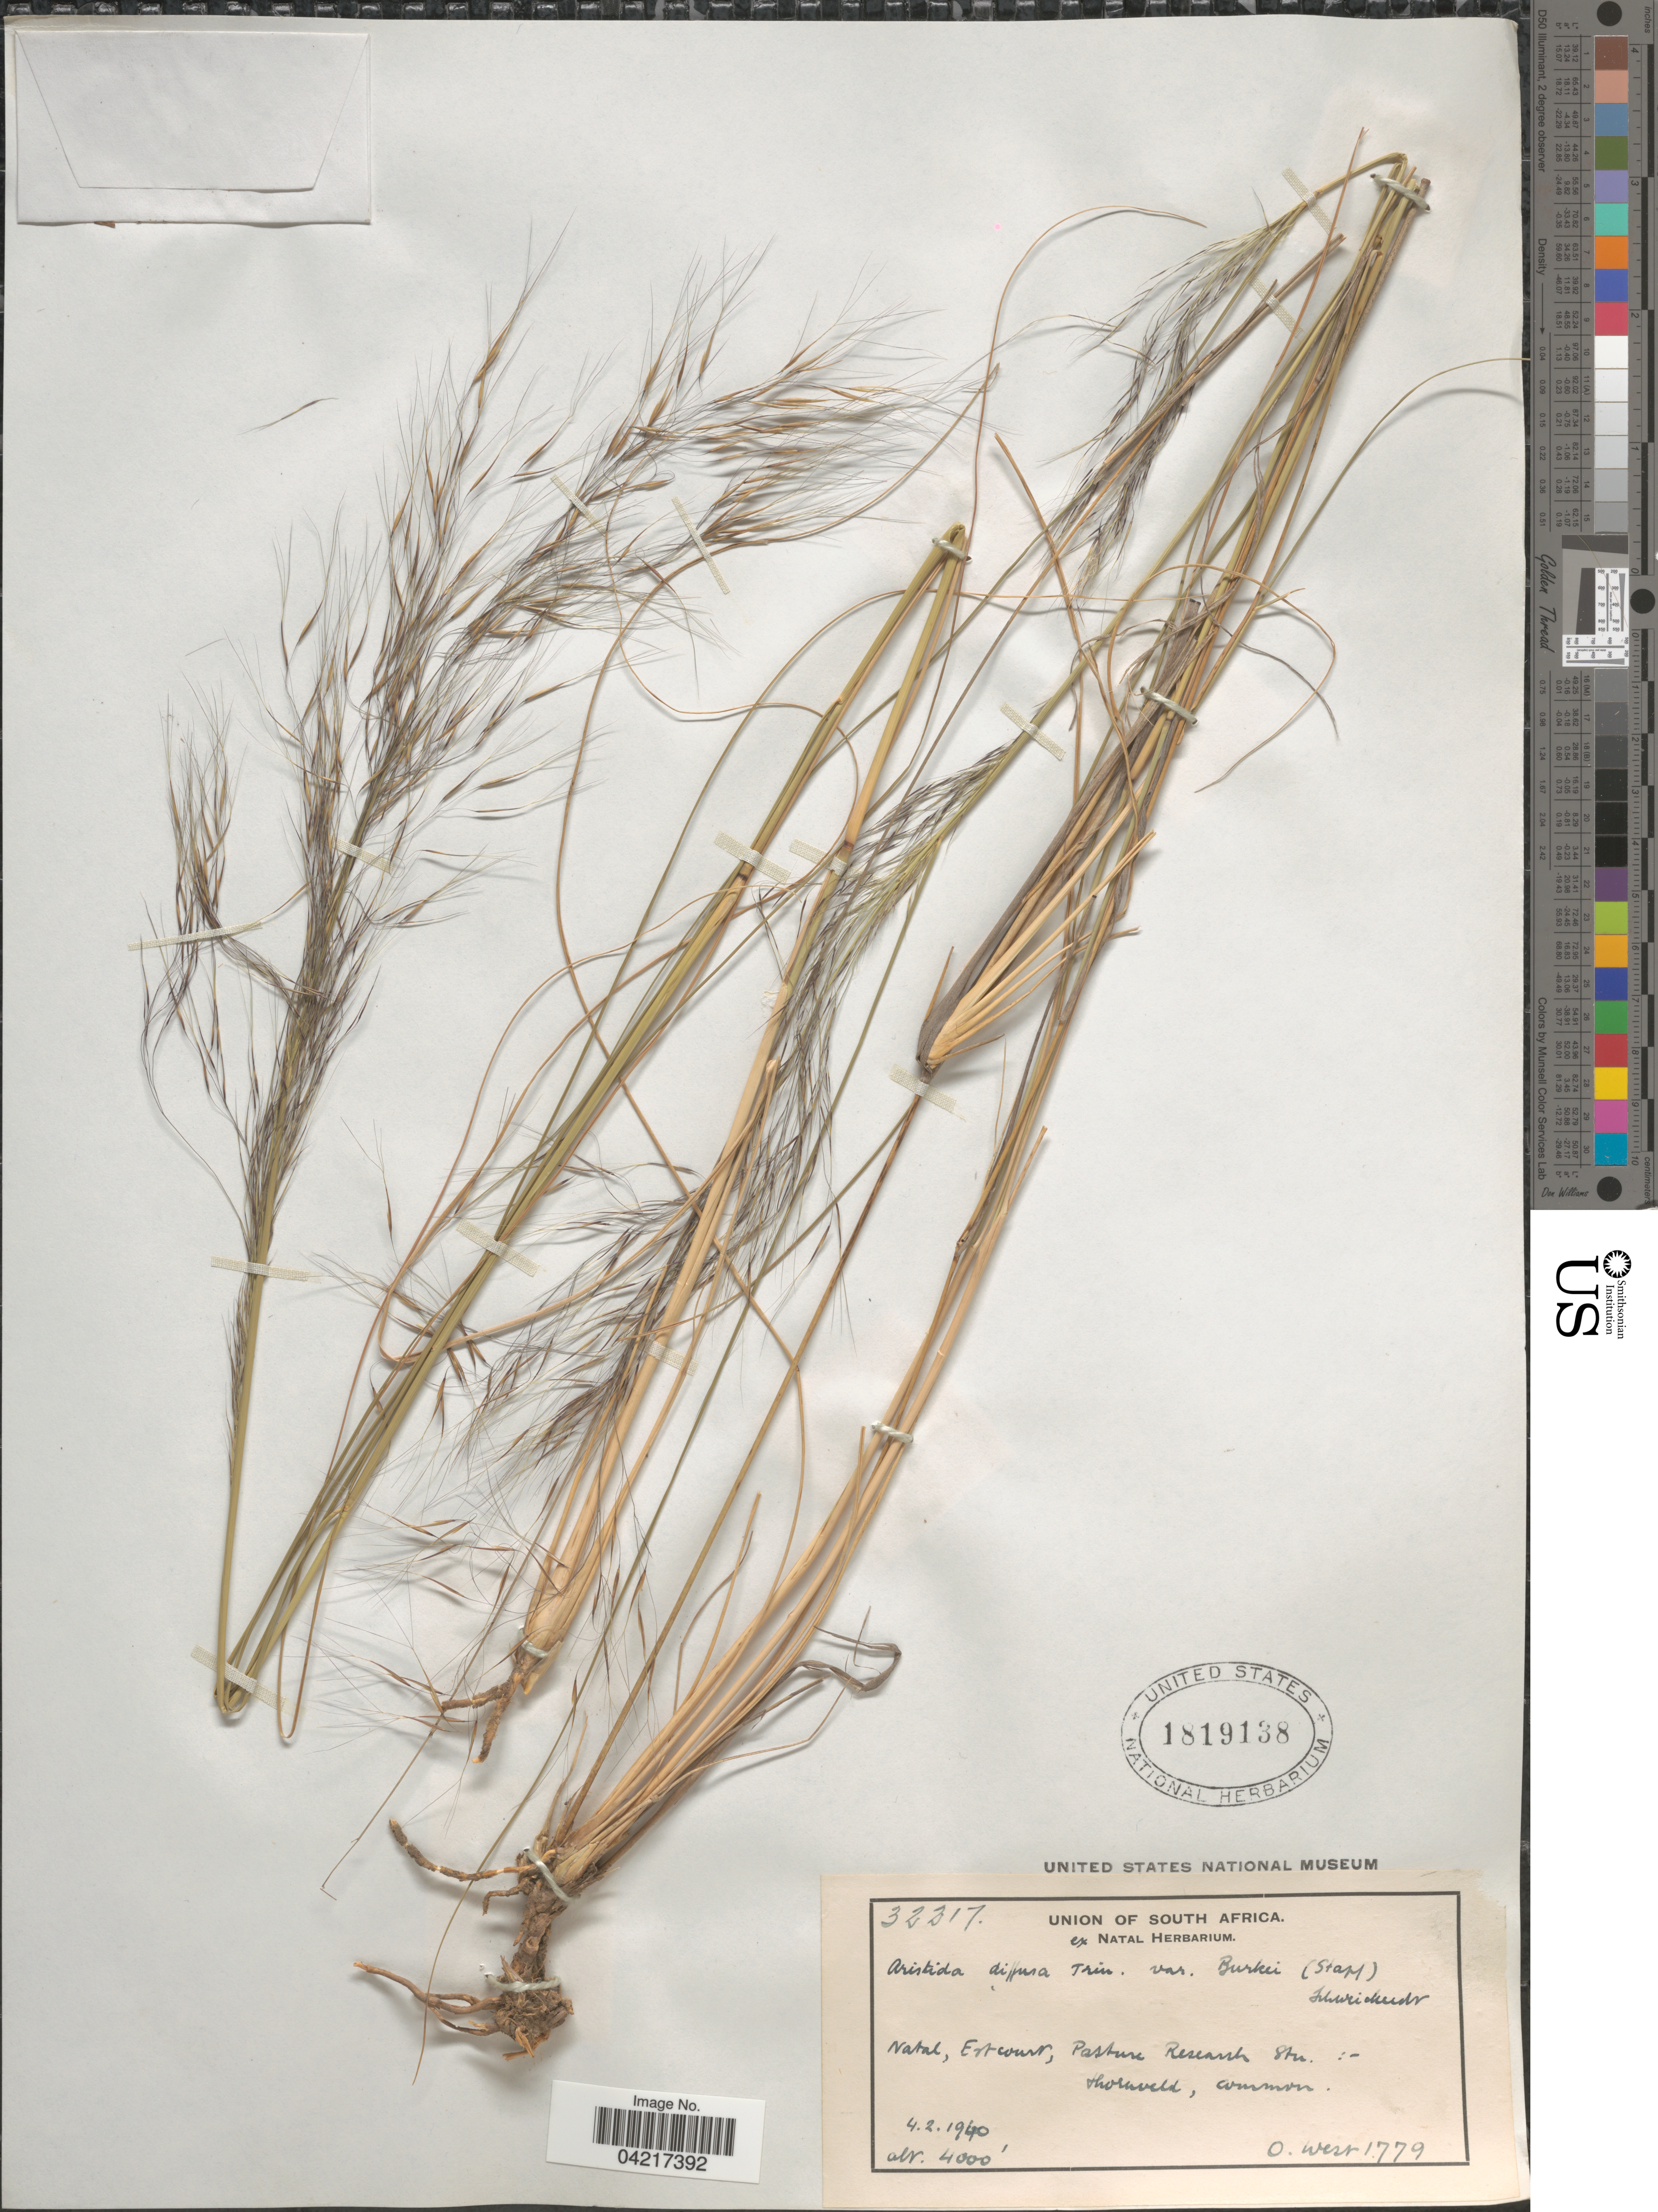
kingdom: Plantae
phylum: Tracheophyta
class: Liliopsida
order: Poales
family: Poaceae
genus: Aristida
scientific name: Aristida diffusa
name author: Trin.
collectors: O. West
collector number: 1779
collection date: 1940-02-04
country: South Africa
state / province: KwaZulu-Natal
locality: Natal, Estcourt, Pasture Research Stn. Thornveld.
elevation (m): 1219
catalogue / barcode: US 1819138